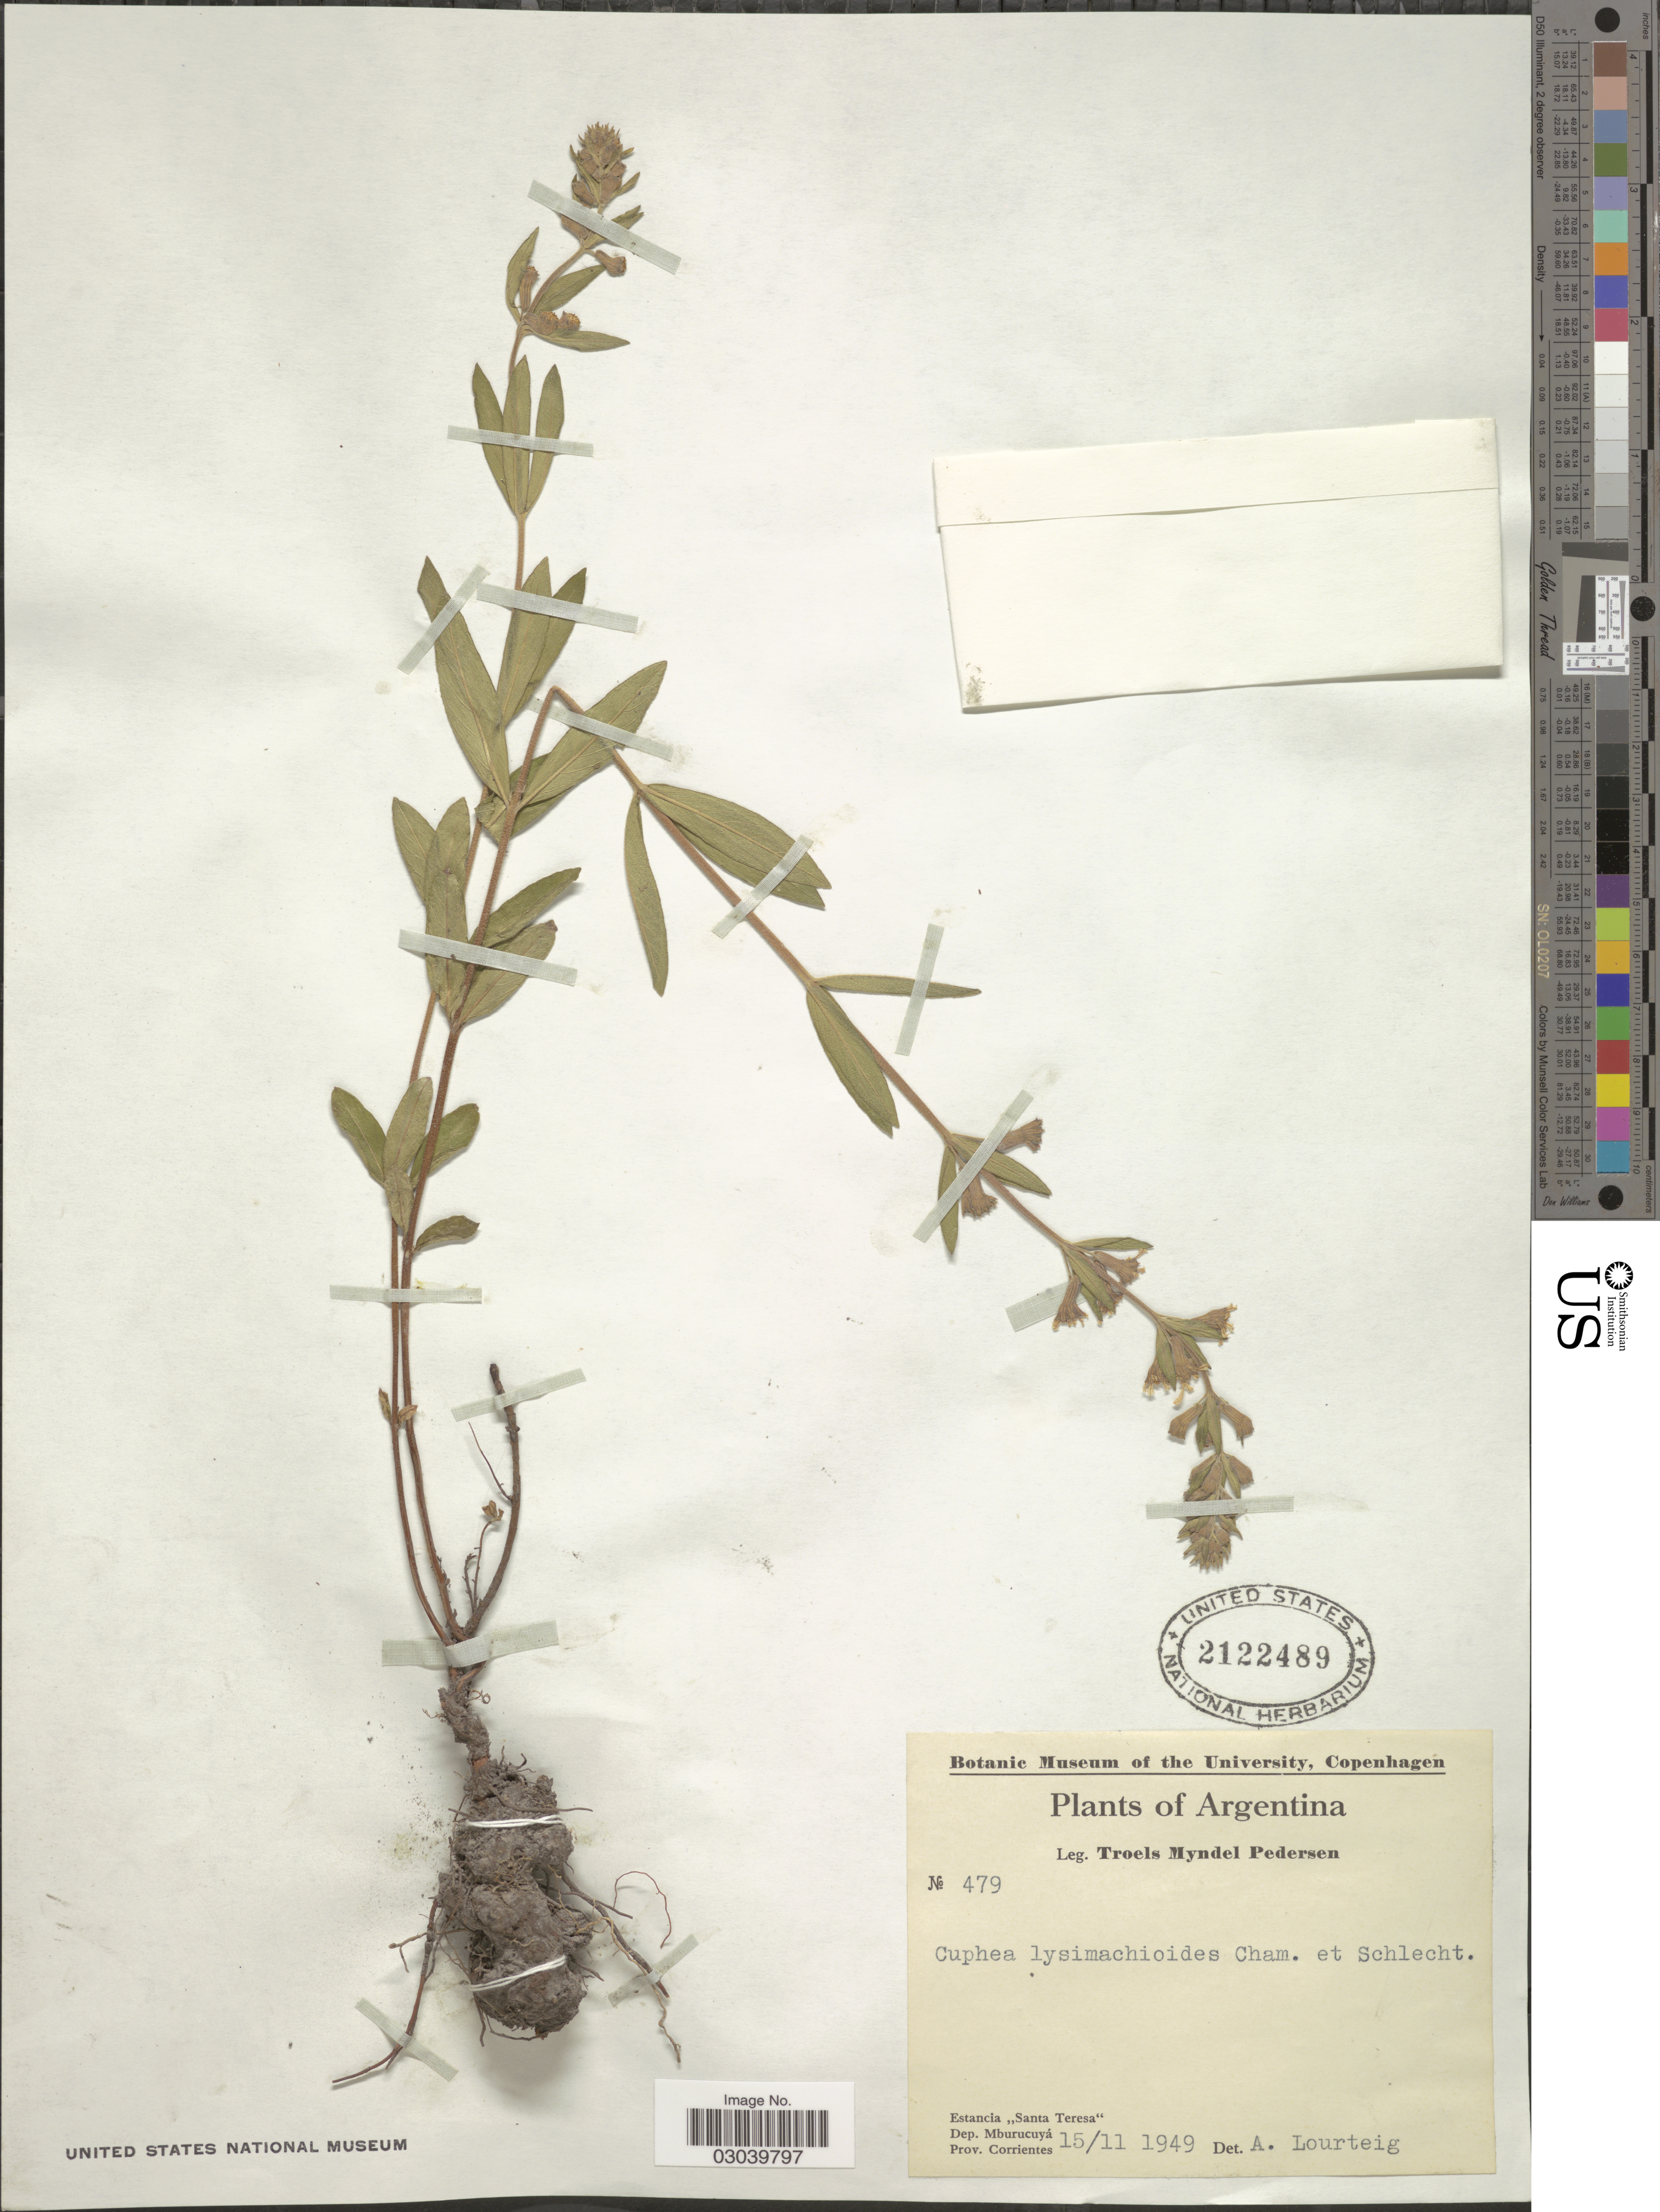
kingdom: Plantae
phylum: Tracheophyta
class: Magnoliopsida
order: Myrtales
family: Lythraceae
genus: Cuphea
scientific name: Cuphea lysimachioides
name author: Cham. & Schltdl.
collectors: T. Pederson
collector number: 479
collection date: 1949-11-15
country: Argentina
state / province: Corrientes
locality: Estancia "Santa Teresa". Dep. Mburucuyá.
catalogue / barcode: US 2122489